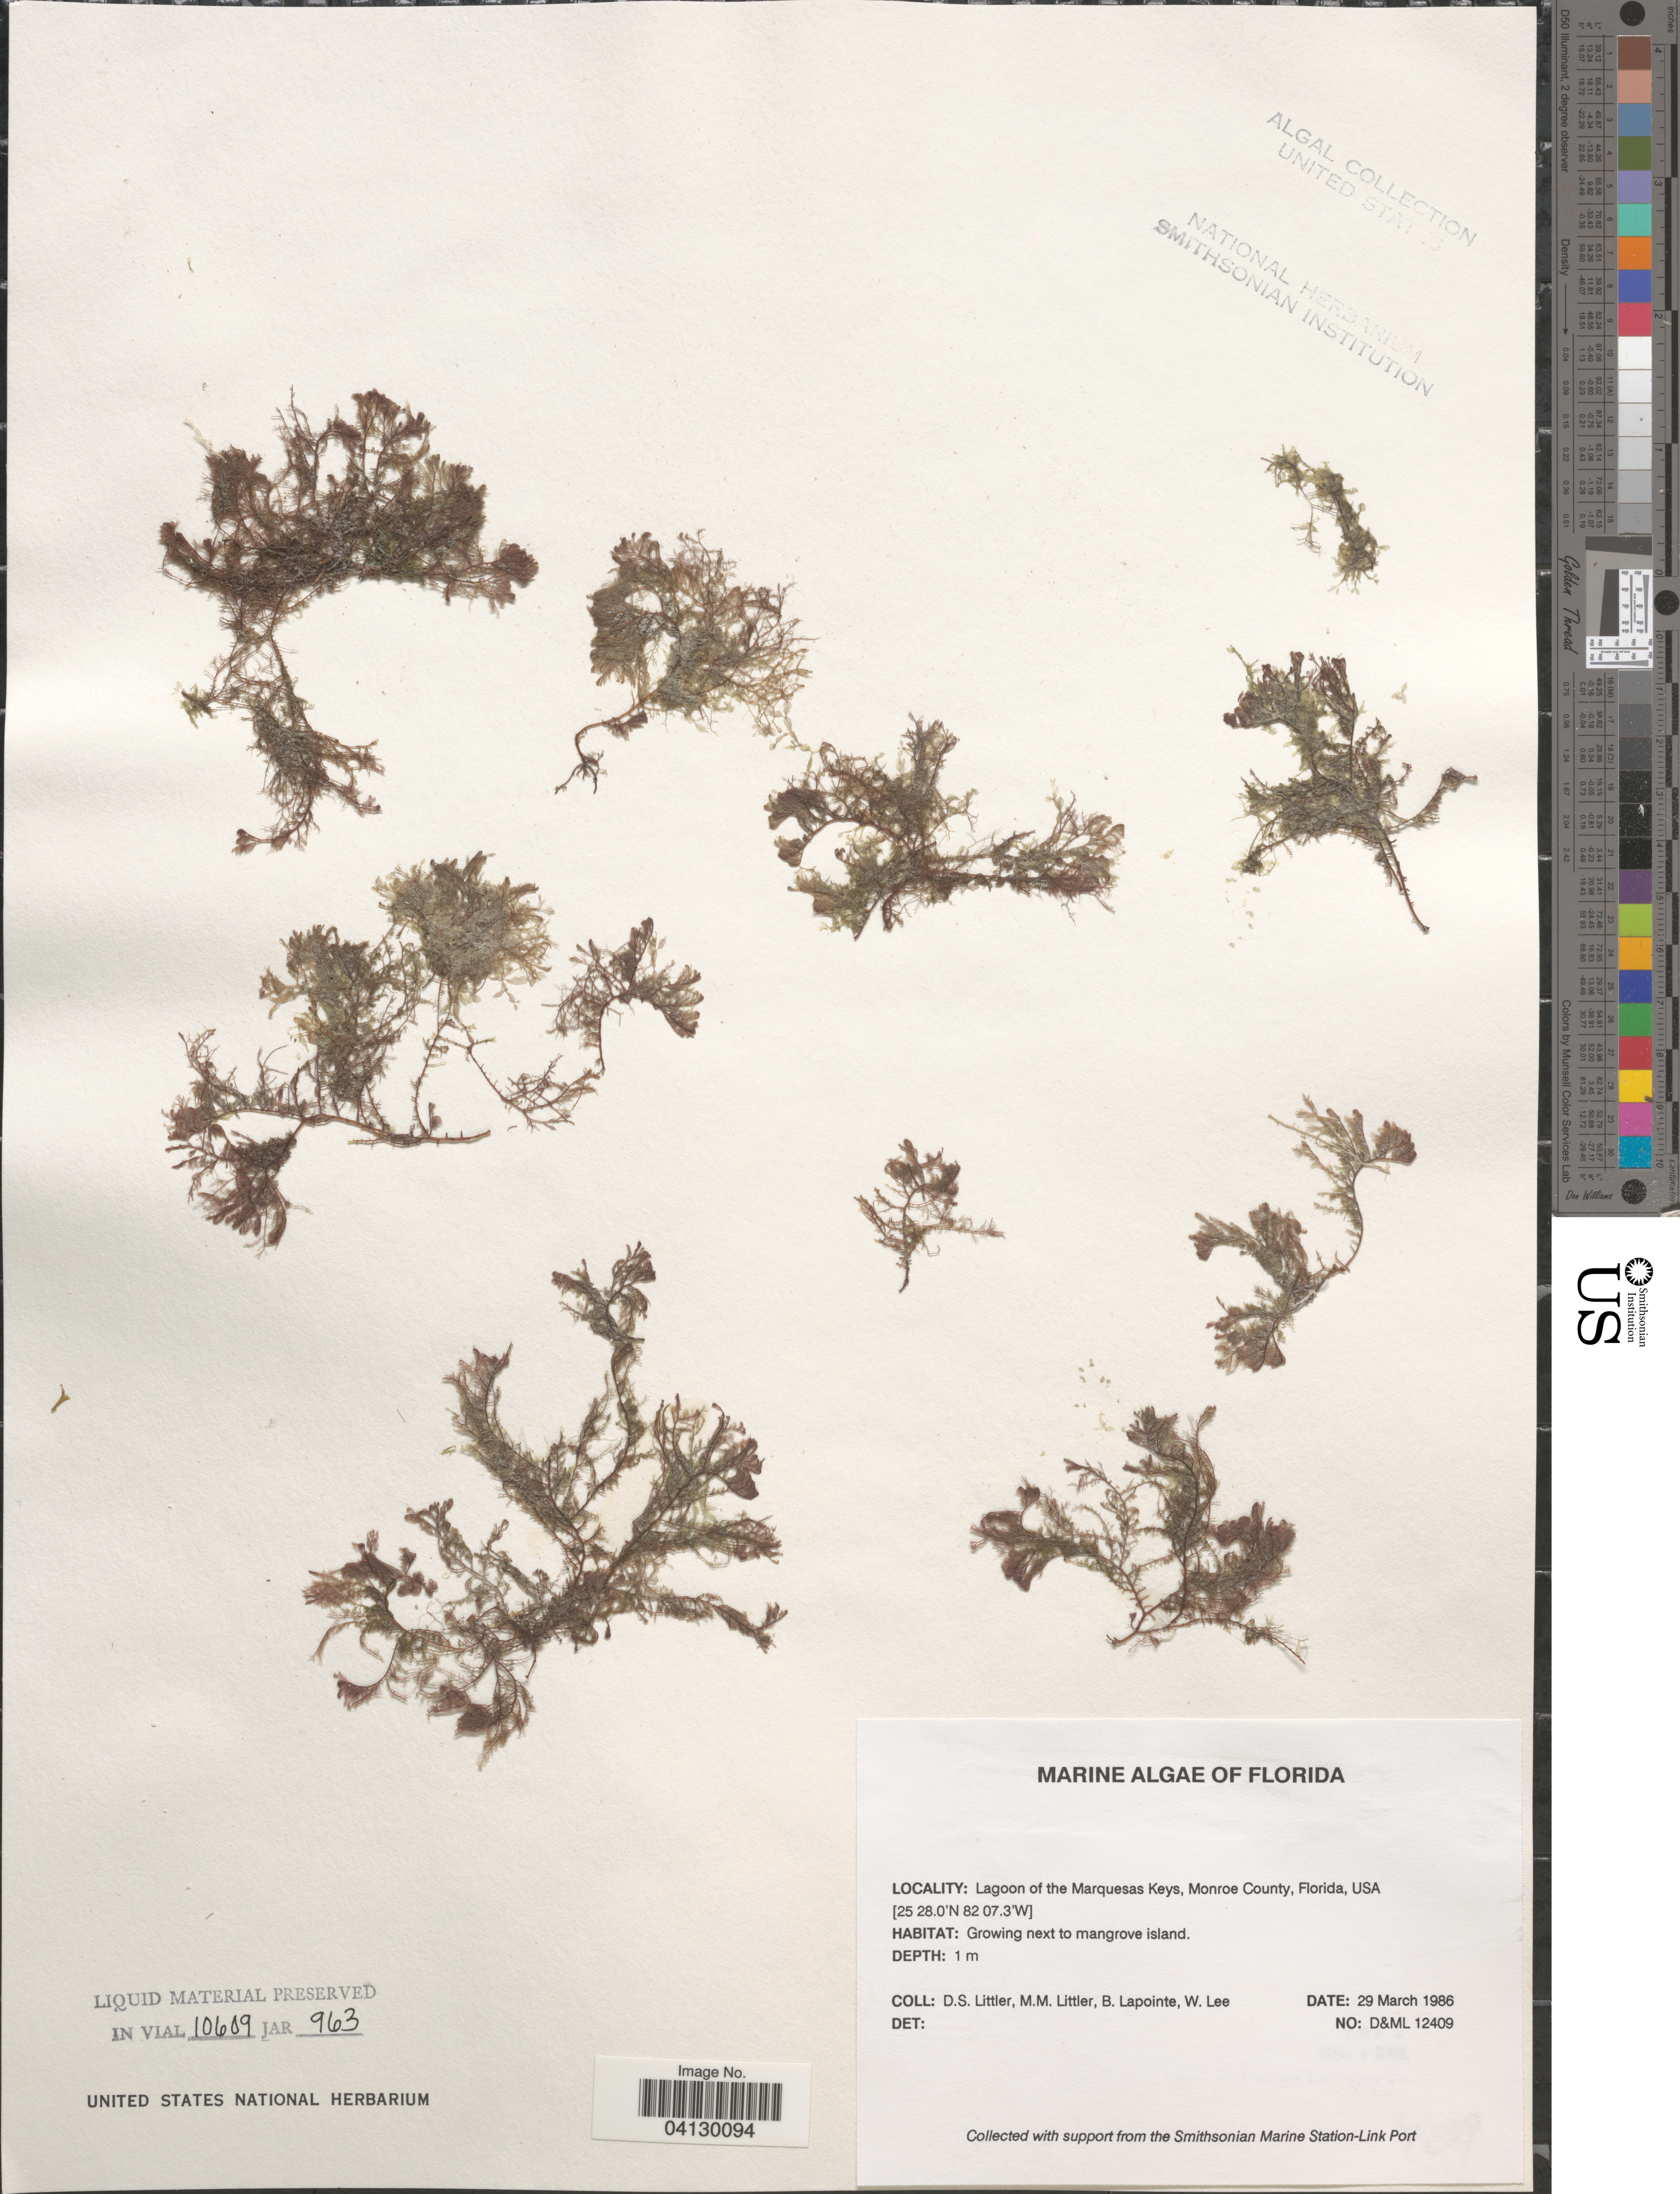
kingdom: Plantae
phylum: Rhodophyta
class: Florideophyceae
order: Corallinales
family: Corallinaceae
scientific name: Crustose Coralline Algae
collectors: D. S. Littler, B. Lapointe & W. Lee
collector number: D&ML 12409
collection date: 1986-03-29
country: United States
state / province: Florida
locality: Lagoon of the Marquesas Keys, Monroe County.